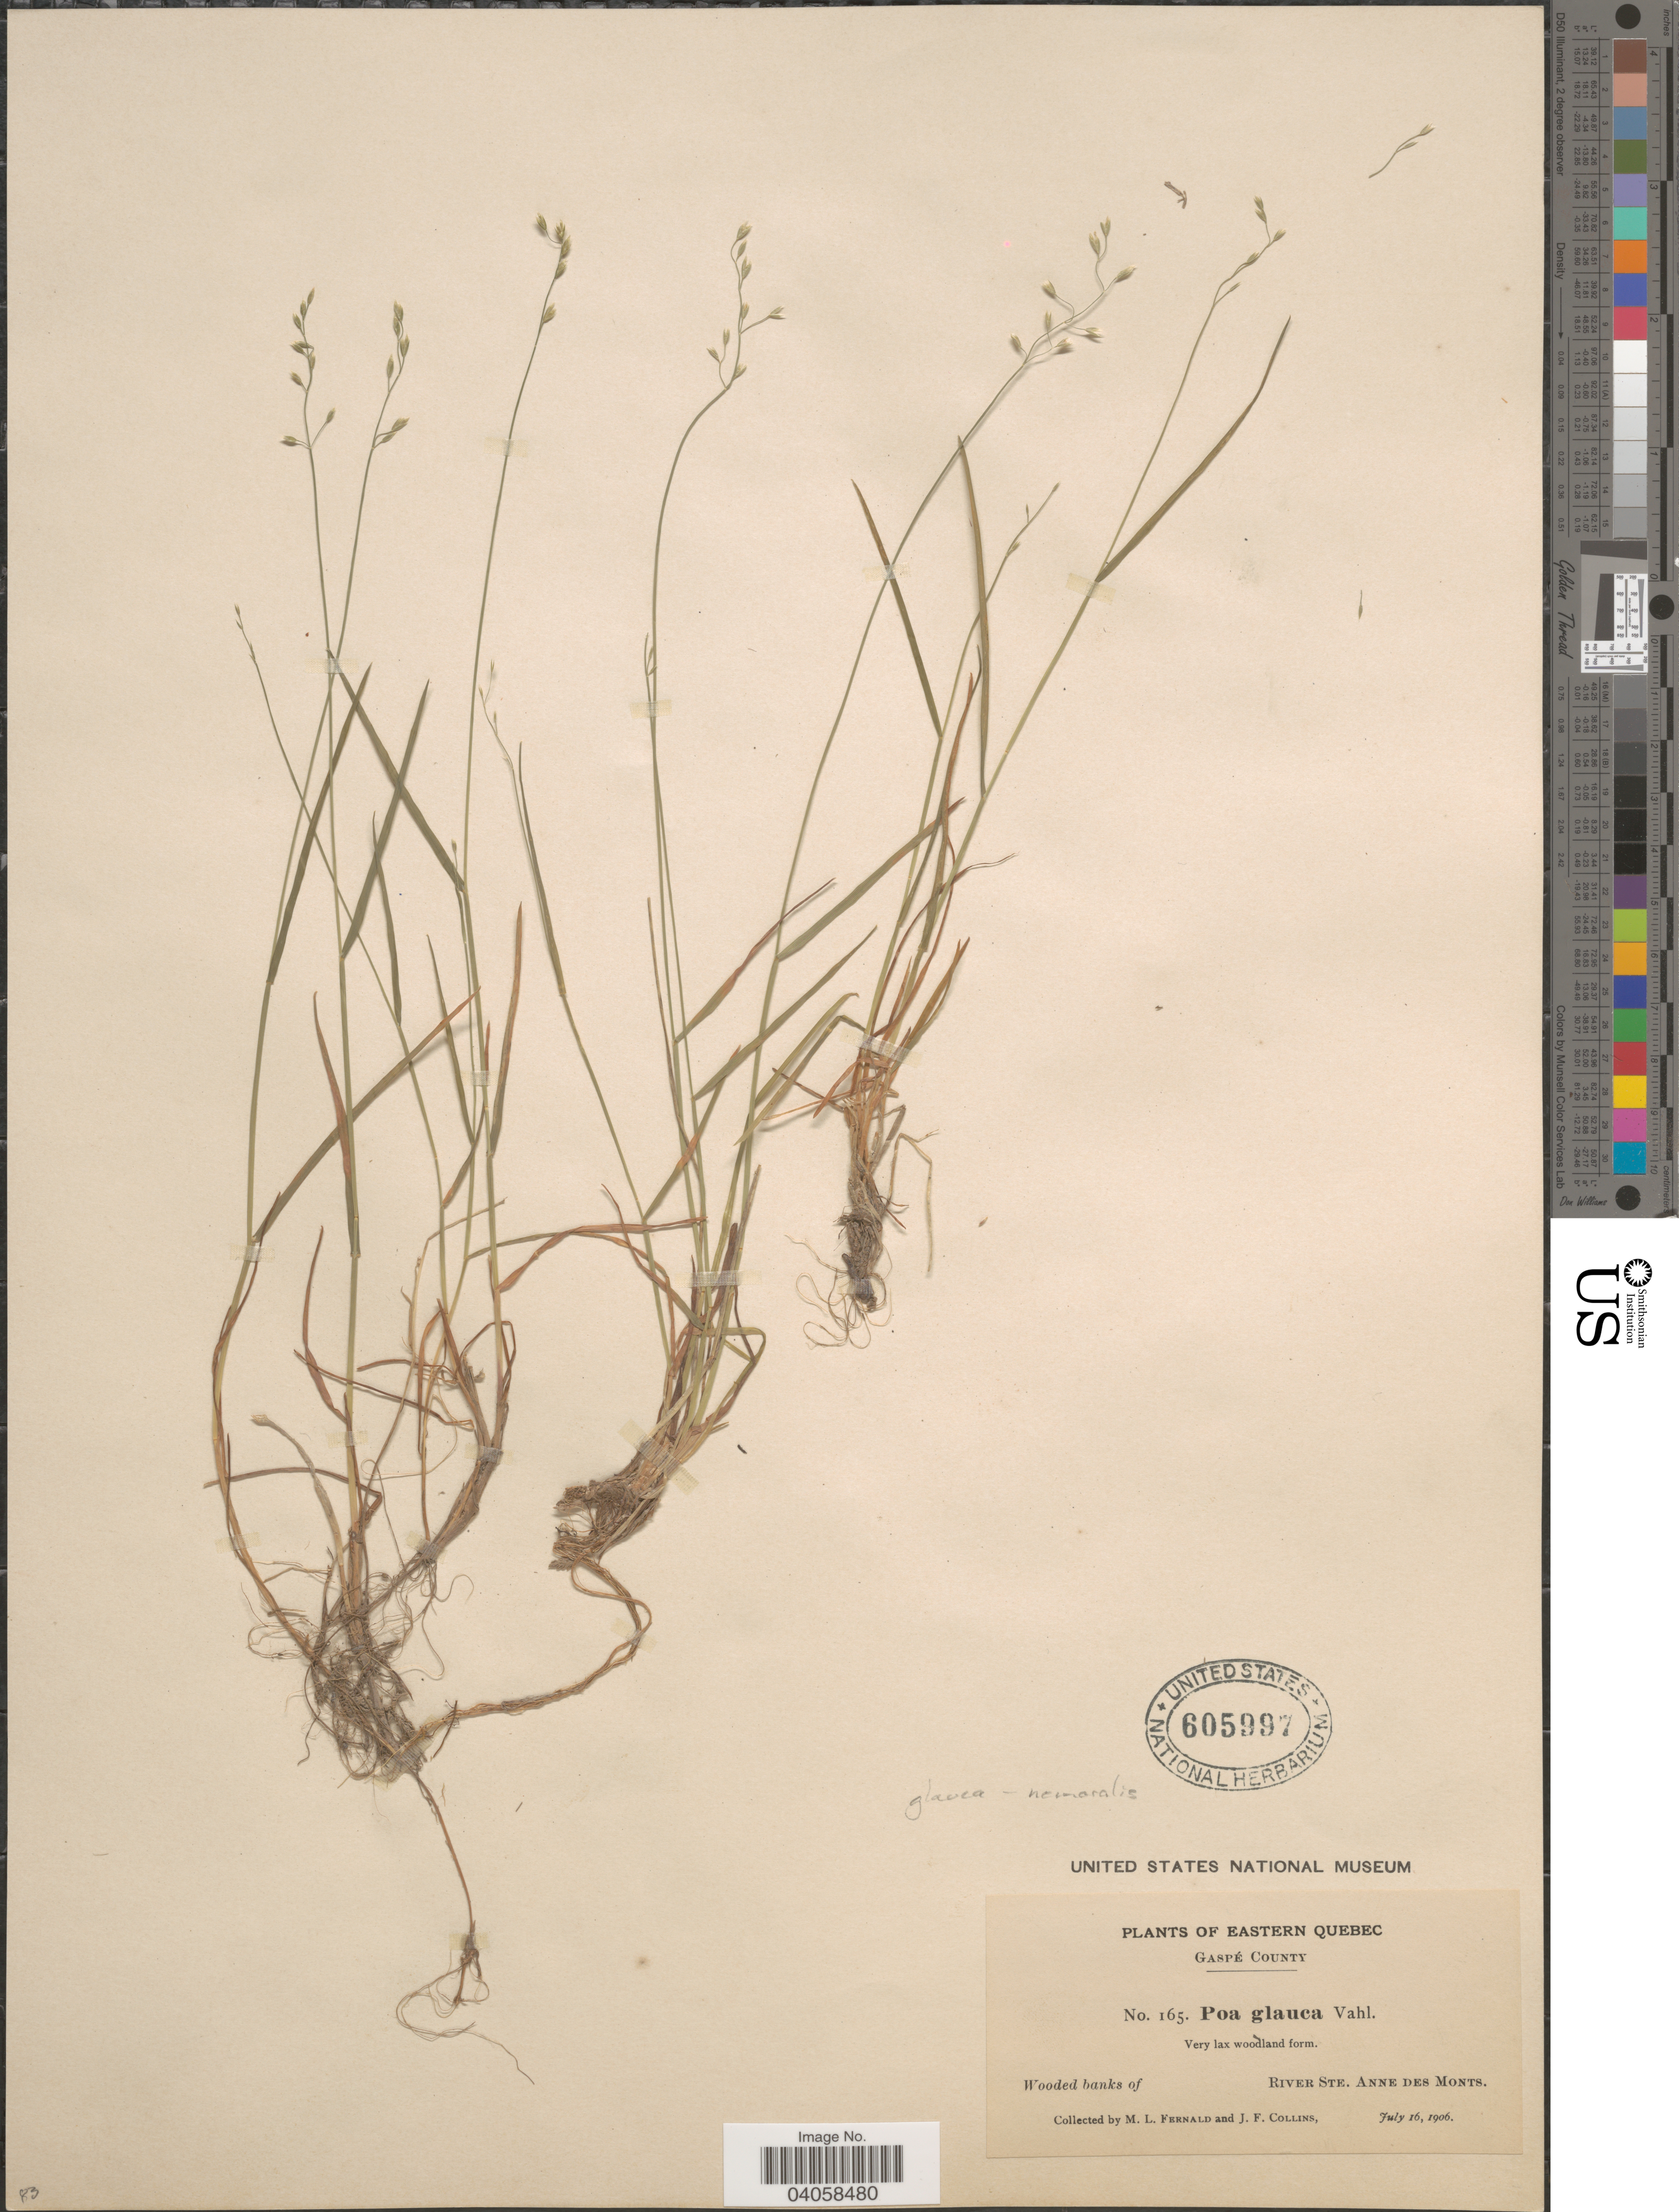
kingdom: Plantae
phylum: Tracheophyta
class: Liliopsida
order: Poales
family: Poaceae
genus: Poa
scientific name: Poa glauca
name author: Vahl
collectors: M. L. Fernald & J. Collins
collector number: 165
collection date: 1906-07-16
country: Canada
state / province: Quebec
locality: Eastern Quebec. Gaspé County. Wooded banks of River Ste. Anne des Monts.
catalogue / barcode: US 605997